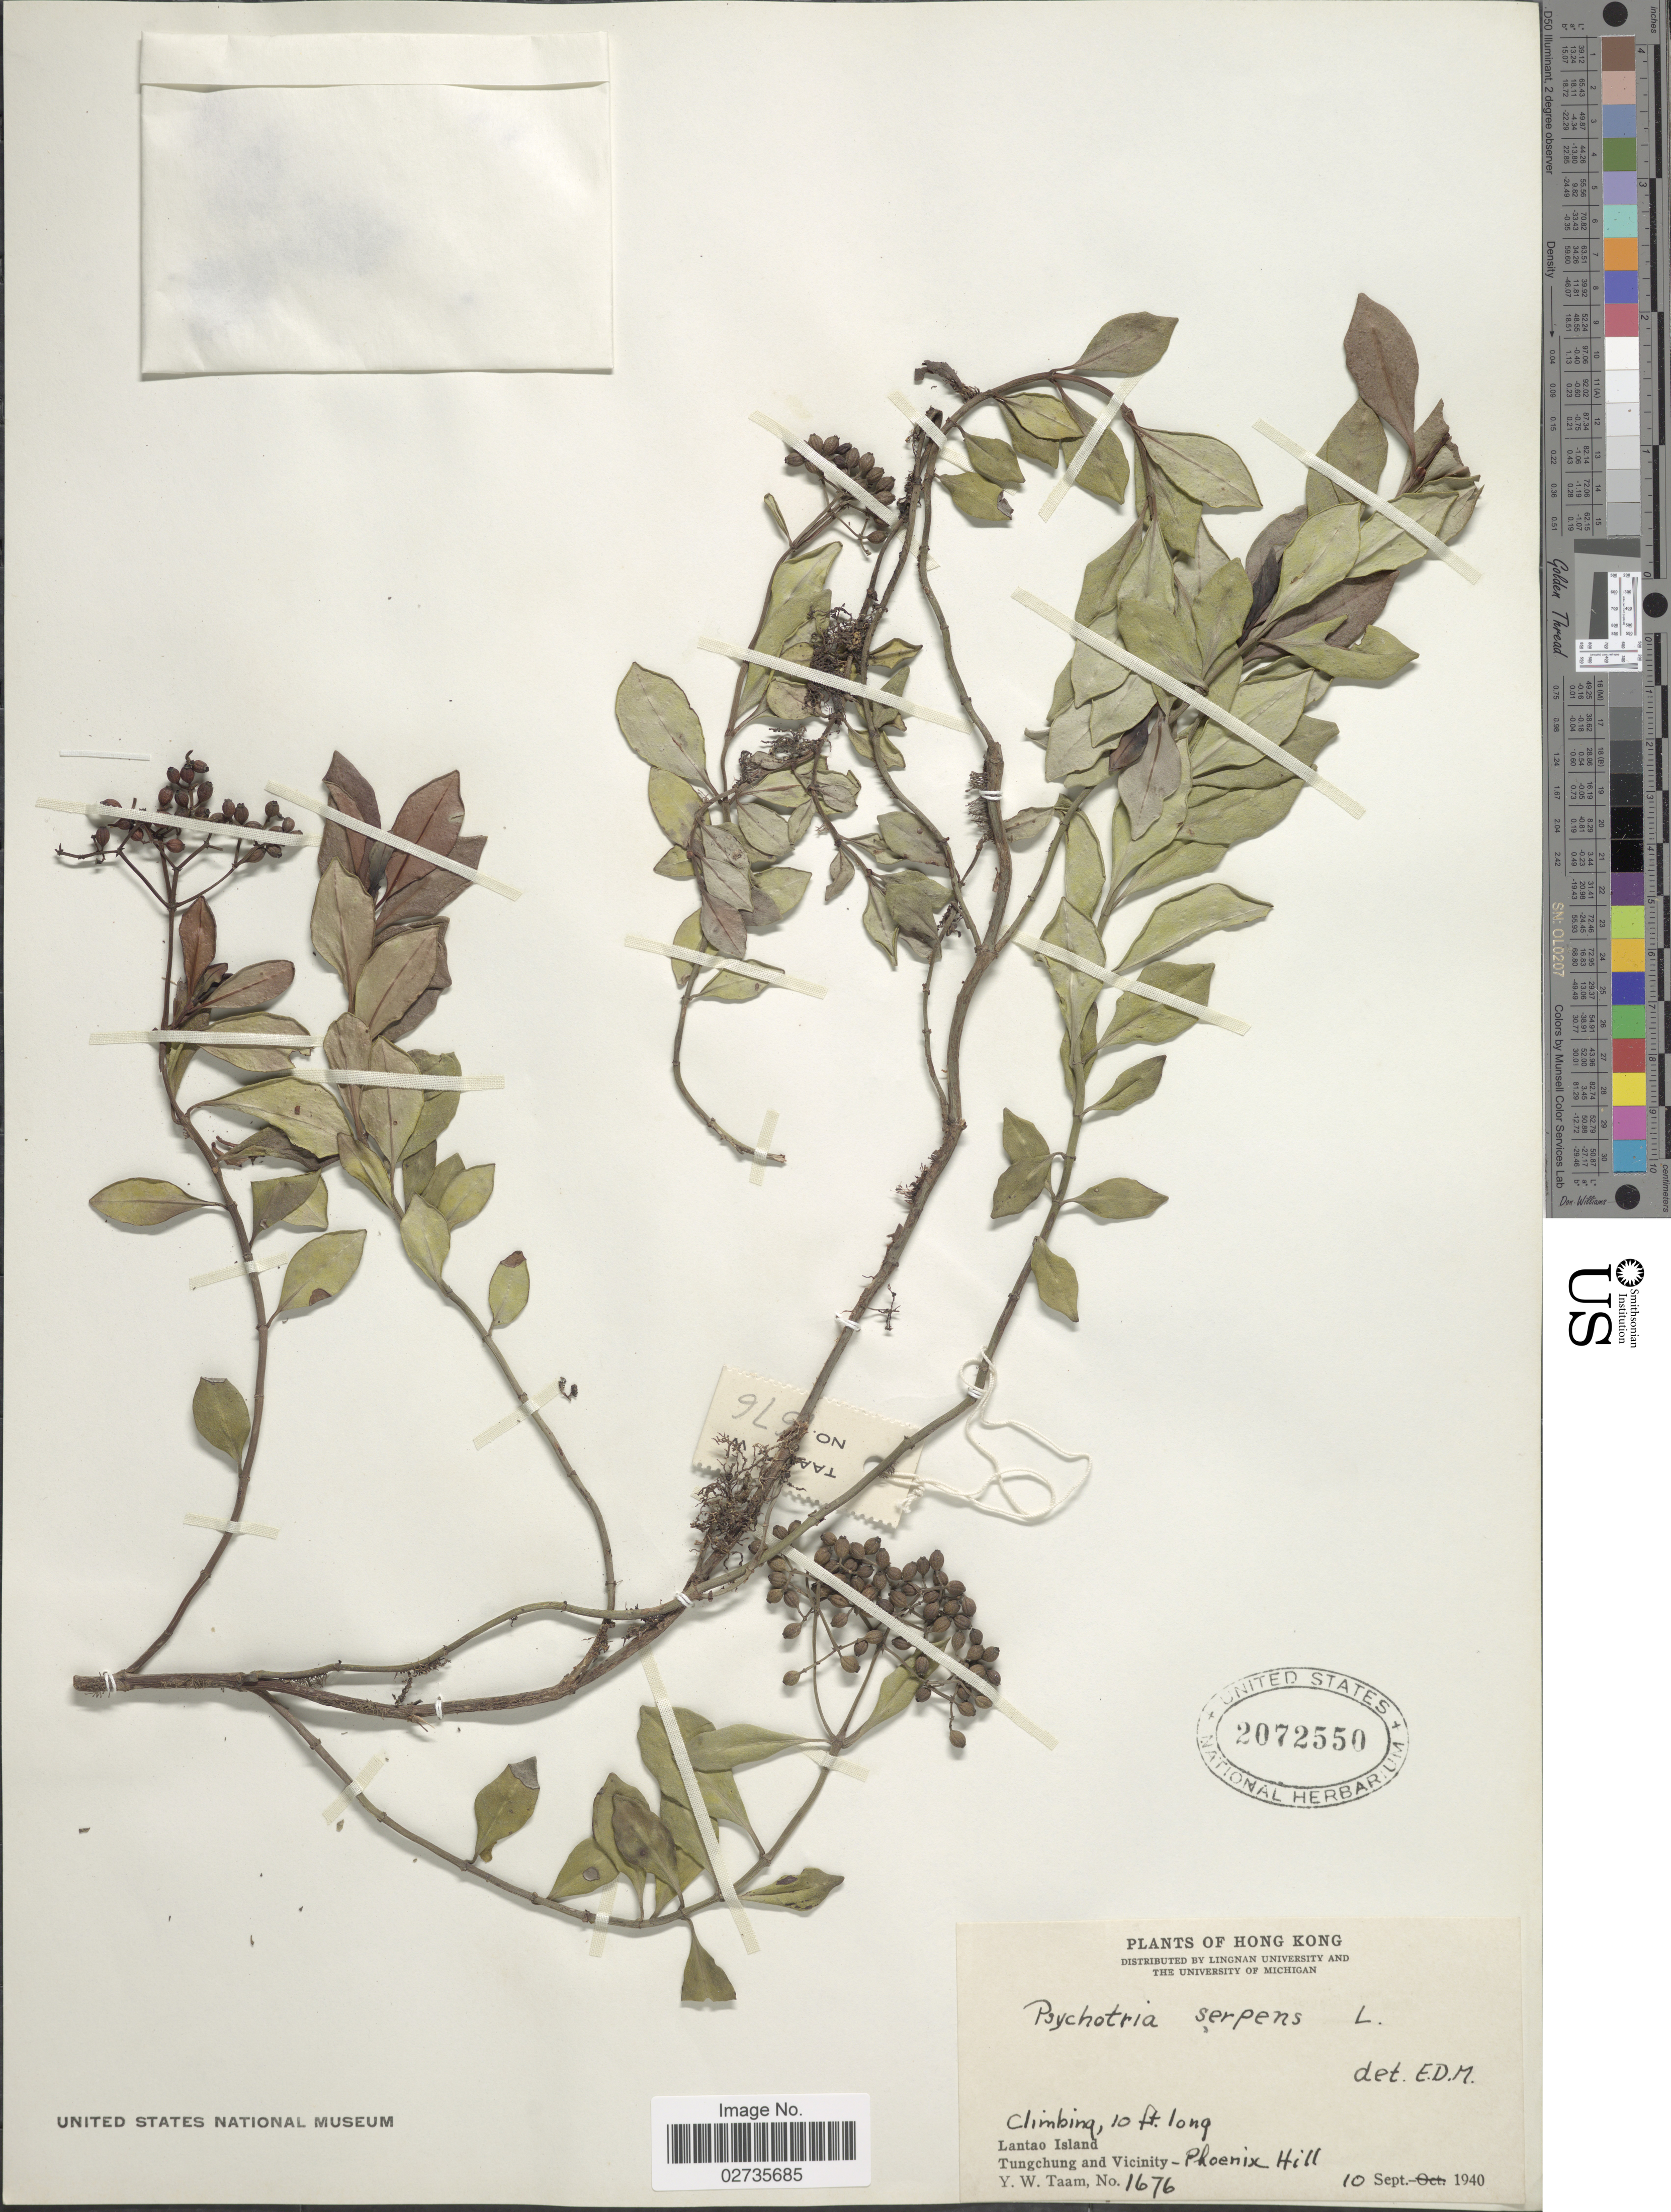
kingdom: Plantae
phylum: Tracheophyta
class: Magnoliopsida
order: Gentianales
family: Rubiaceae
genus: Psychotria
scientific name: Psychotria serpens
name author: L.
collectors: Y. W. Taam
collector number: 1676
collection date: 1940-09-10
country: China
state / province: Hong Kong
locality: Lantao Island, Tungchung and Vicinity - Phoenix Hill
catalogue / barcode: US 2072550